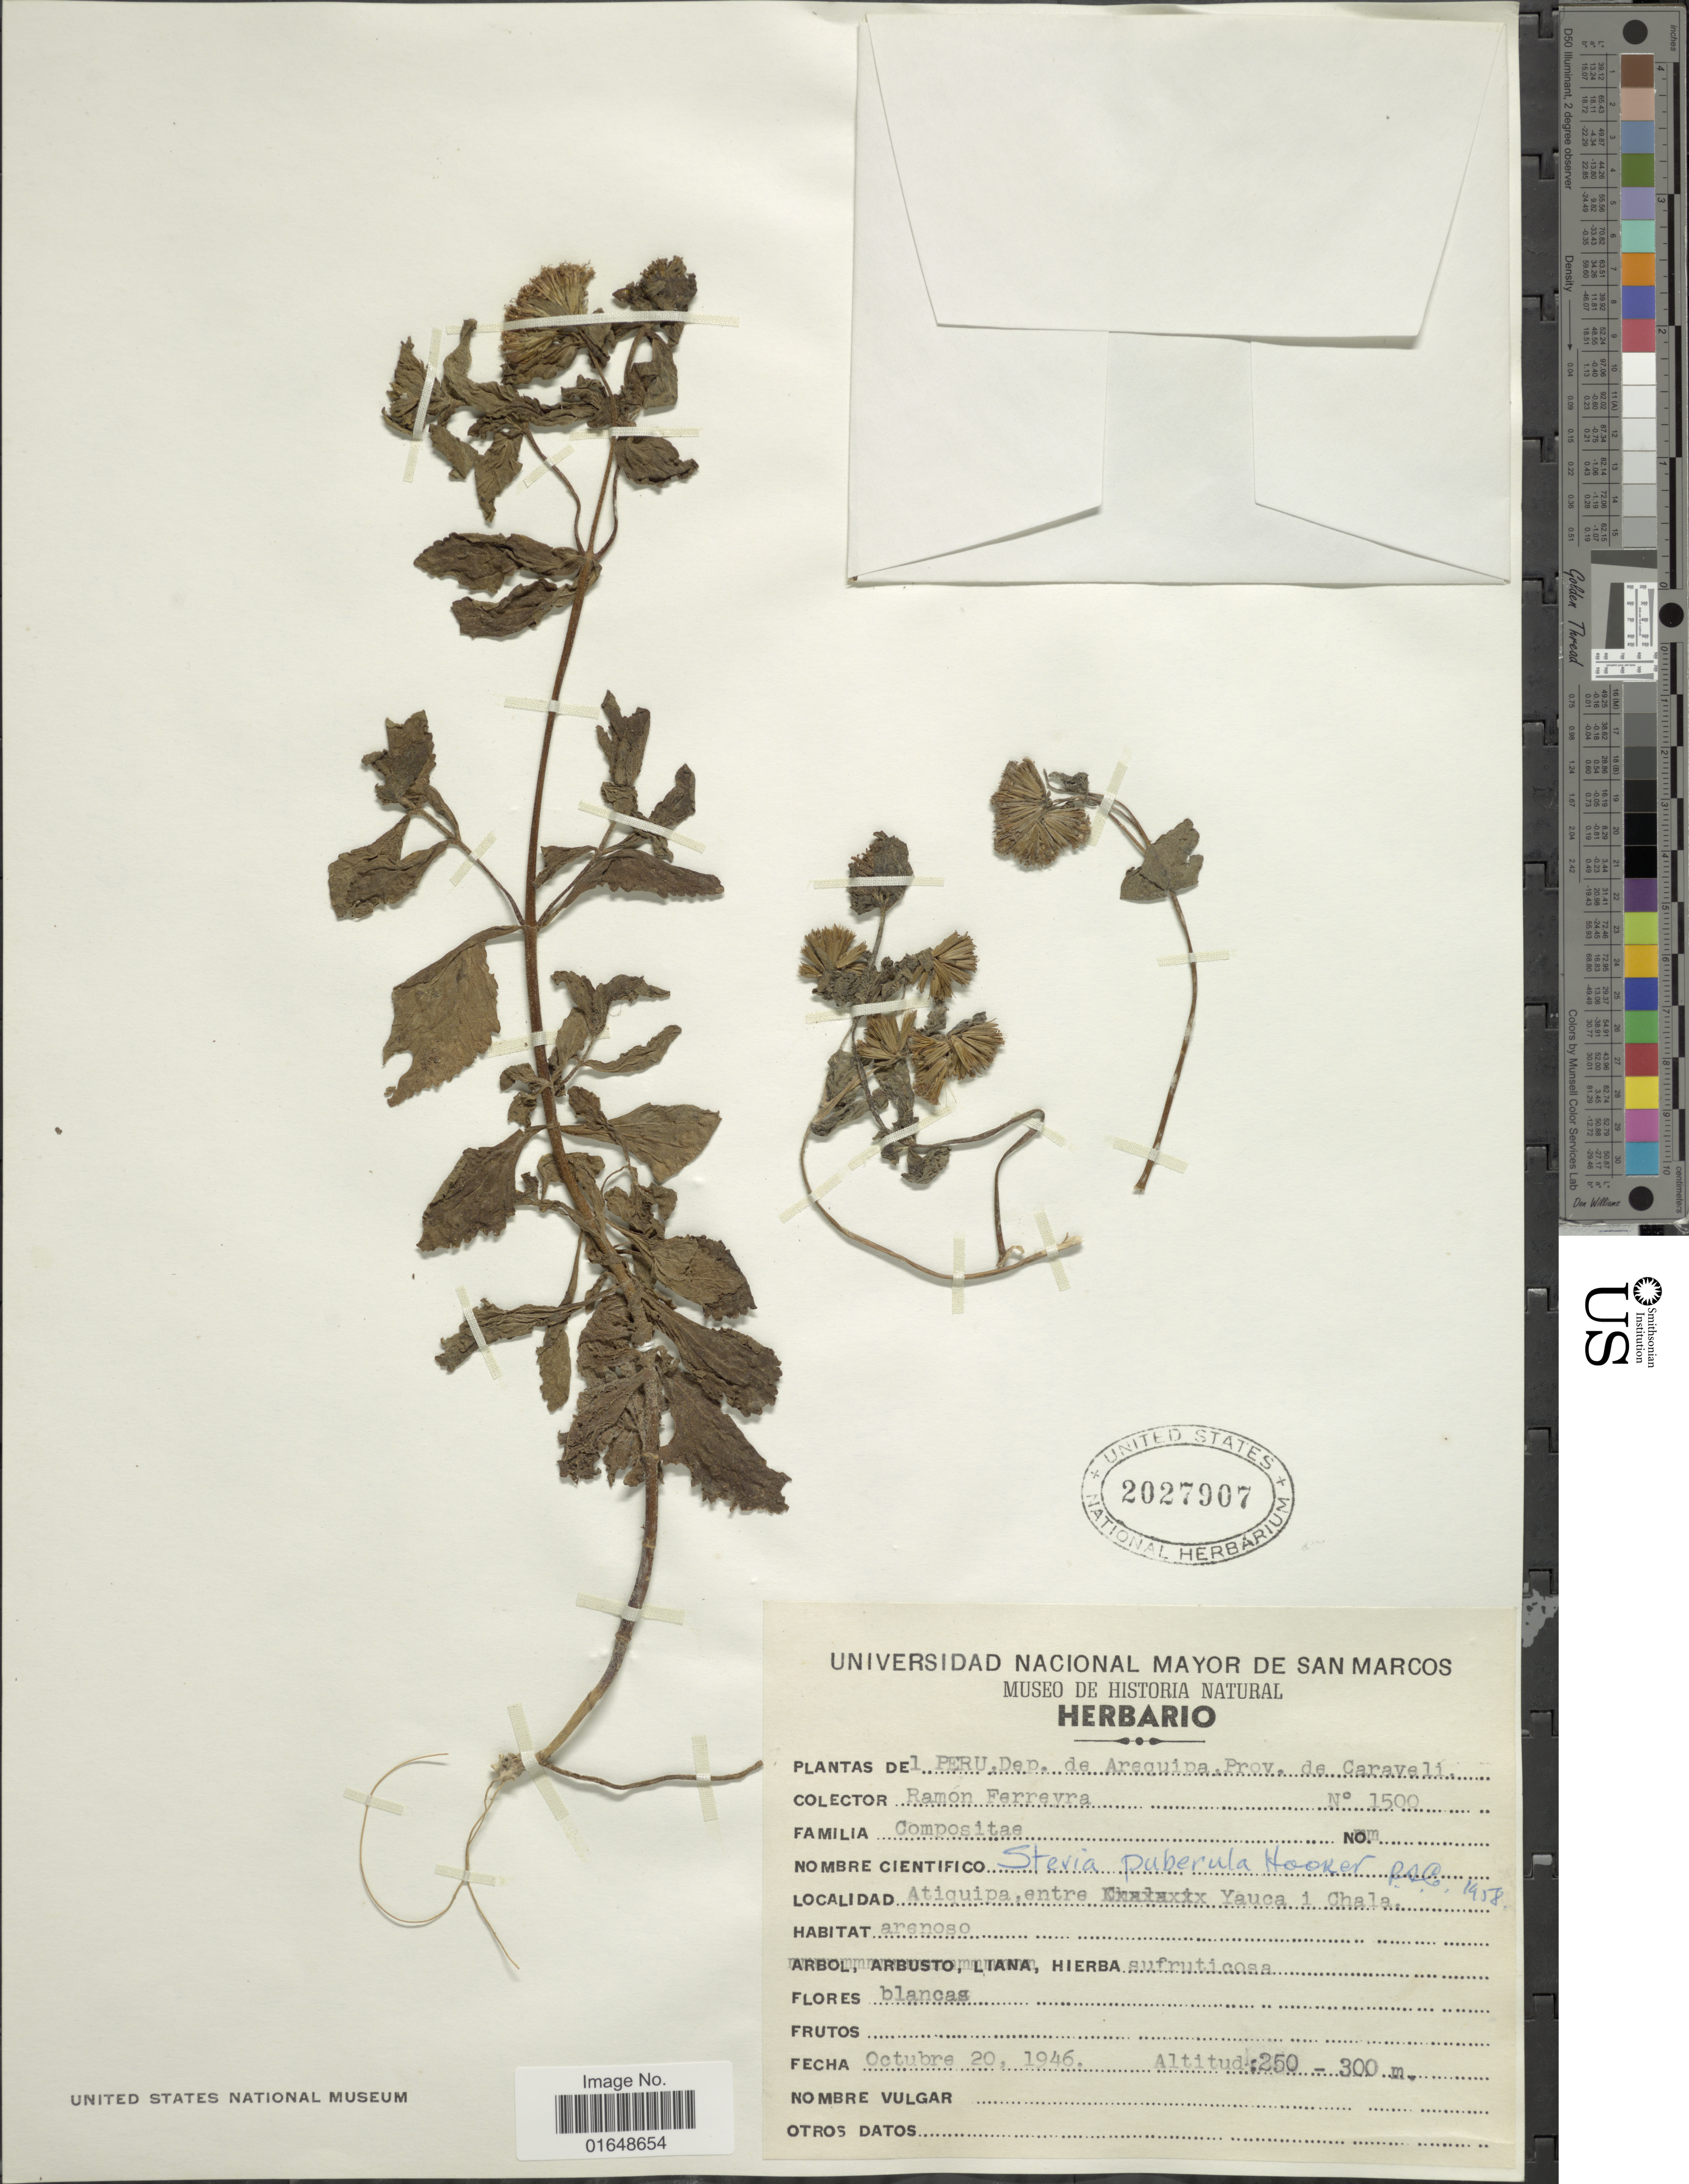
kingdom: Plantae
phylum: Tracheophyta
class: Magnoliopsida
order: Asterales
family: Asteraceae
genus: Stevia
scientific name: Stevia puberula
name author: Hook.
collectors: R. A. Ferreyra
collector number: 1500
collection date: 1946-10-20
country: Peru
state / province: Arequipa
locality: Dep. de Arequipa. Prov. de Caraveli. Atiquipa, entre Yauca i Chala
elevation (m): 250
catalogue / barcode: US 2027907